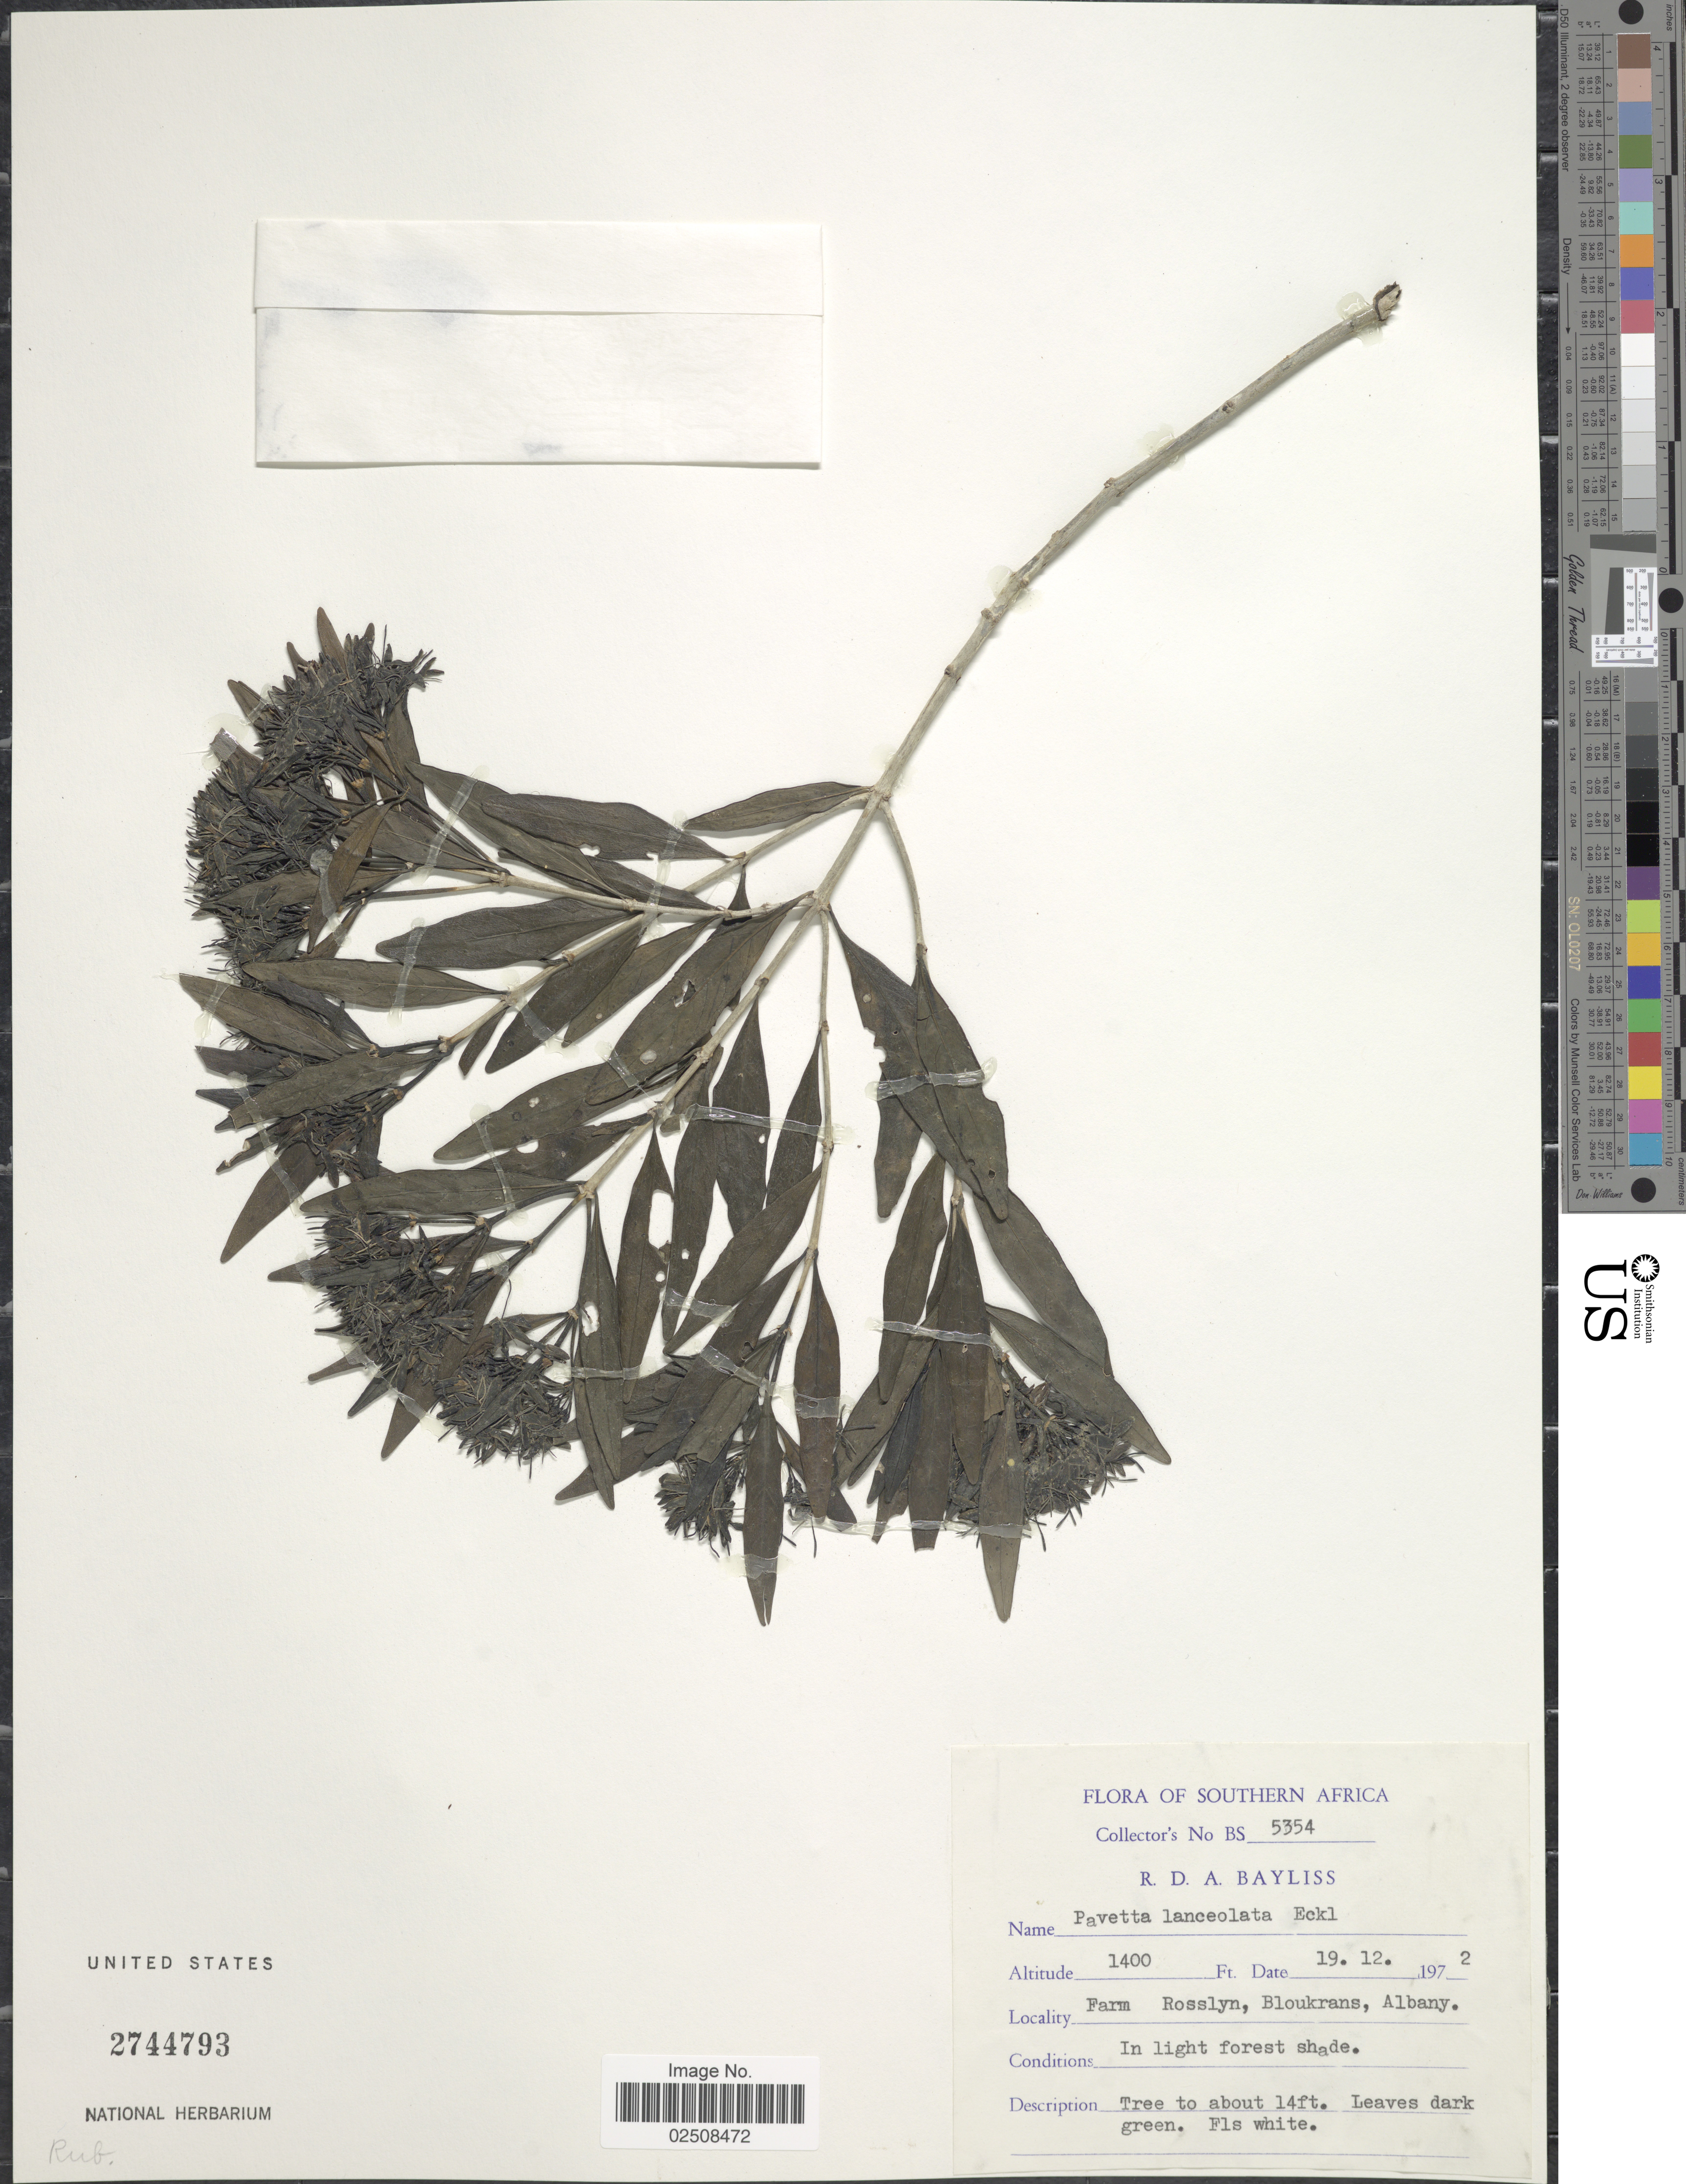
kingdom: Plantae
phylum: Tracheophyta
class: Magnoliopsida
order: Gentianales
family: Rubiaceae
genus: Pavetta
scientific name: Pavetta lanceolata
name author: Eckl.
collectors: R. Bayliss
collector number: BS5354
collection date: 1972-12-19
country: Albania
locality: Farm Rosslyn, Bloukrans, Albany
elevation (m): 427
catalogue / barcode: US 2744793